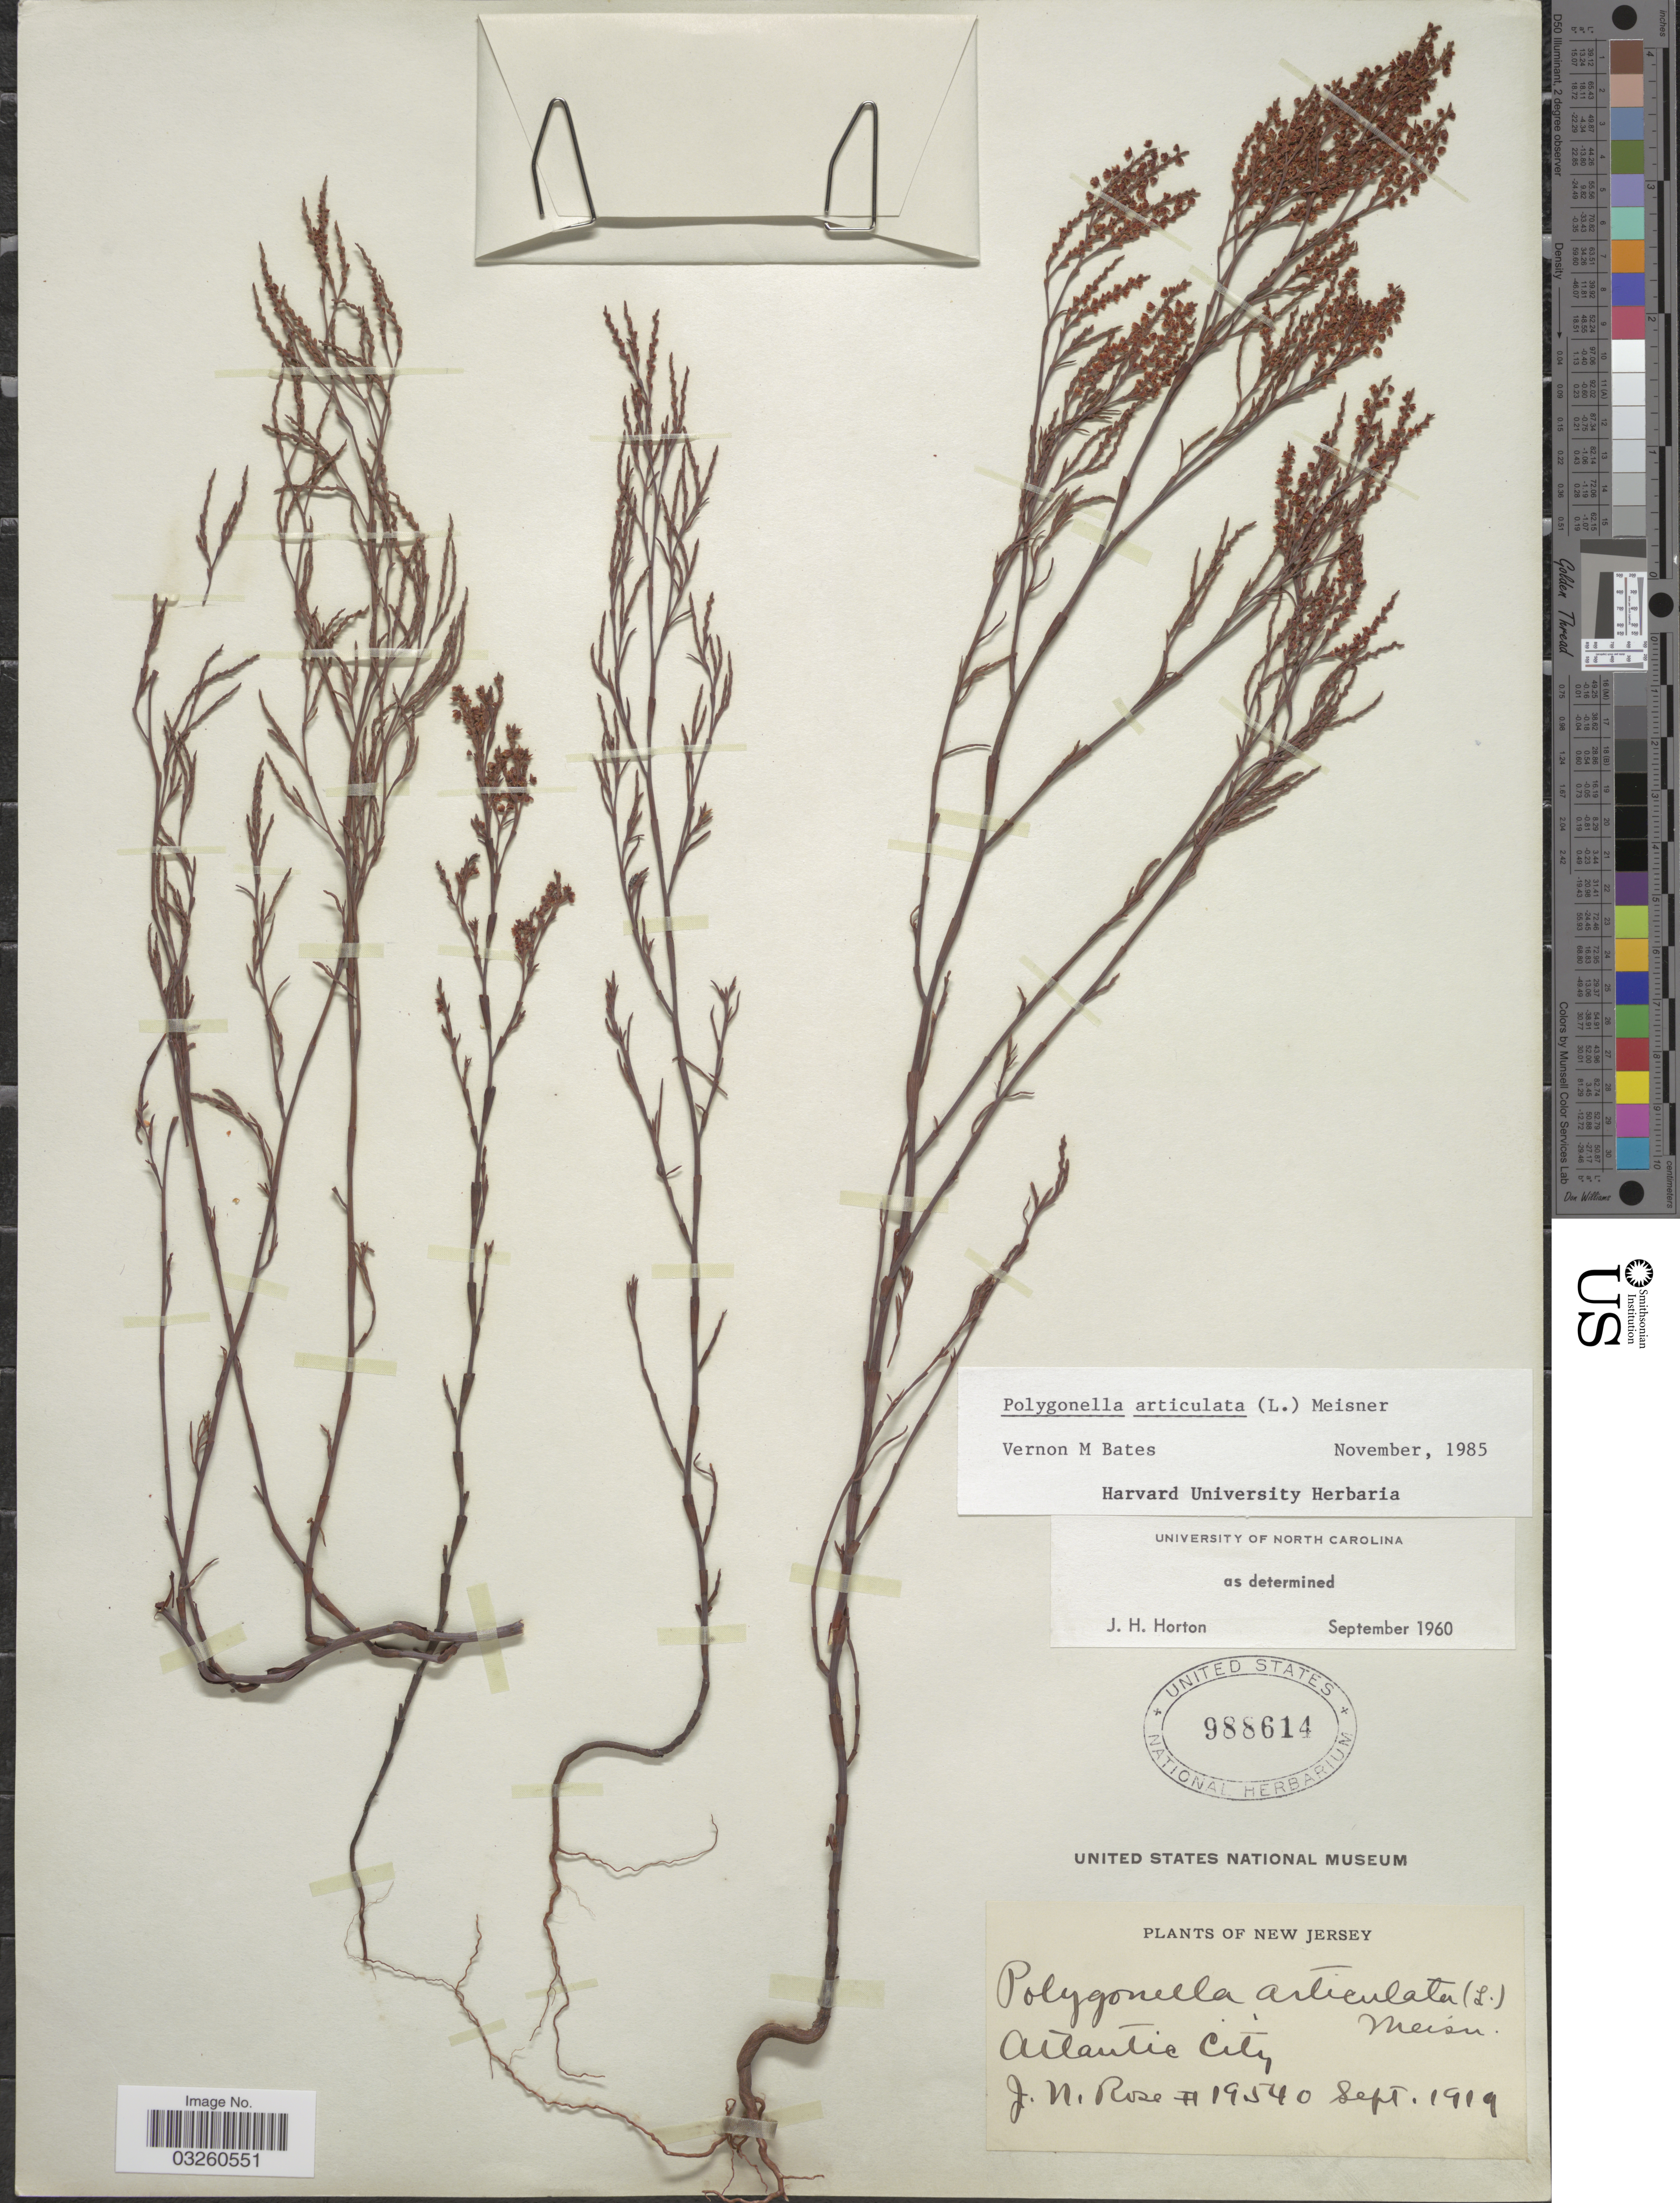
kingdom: Plantae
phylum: Tracheophyta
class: Magnoliopsida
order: Caryophyllales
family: Polygonaceae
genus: Polygonella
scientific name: Polygonella articulata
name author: (L.) Meisn.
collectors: J. N. Rose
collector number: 19540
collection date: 1919-09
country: United States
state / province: New Jersey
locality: Atlantic City.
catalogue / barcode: US 988614